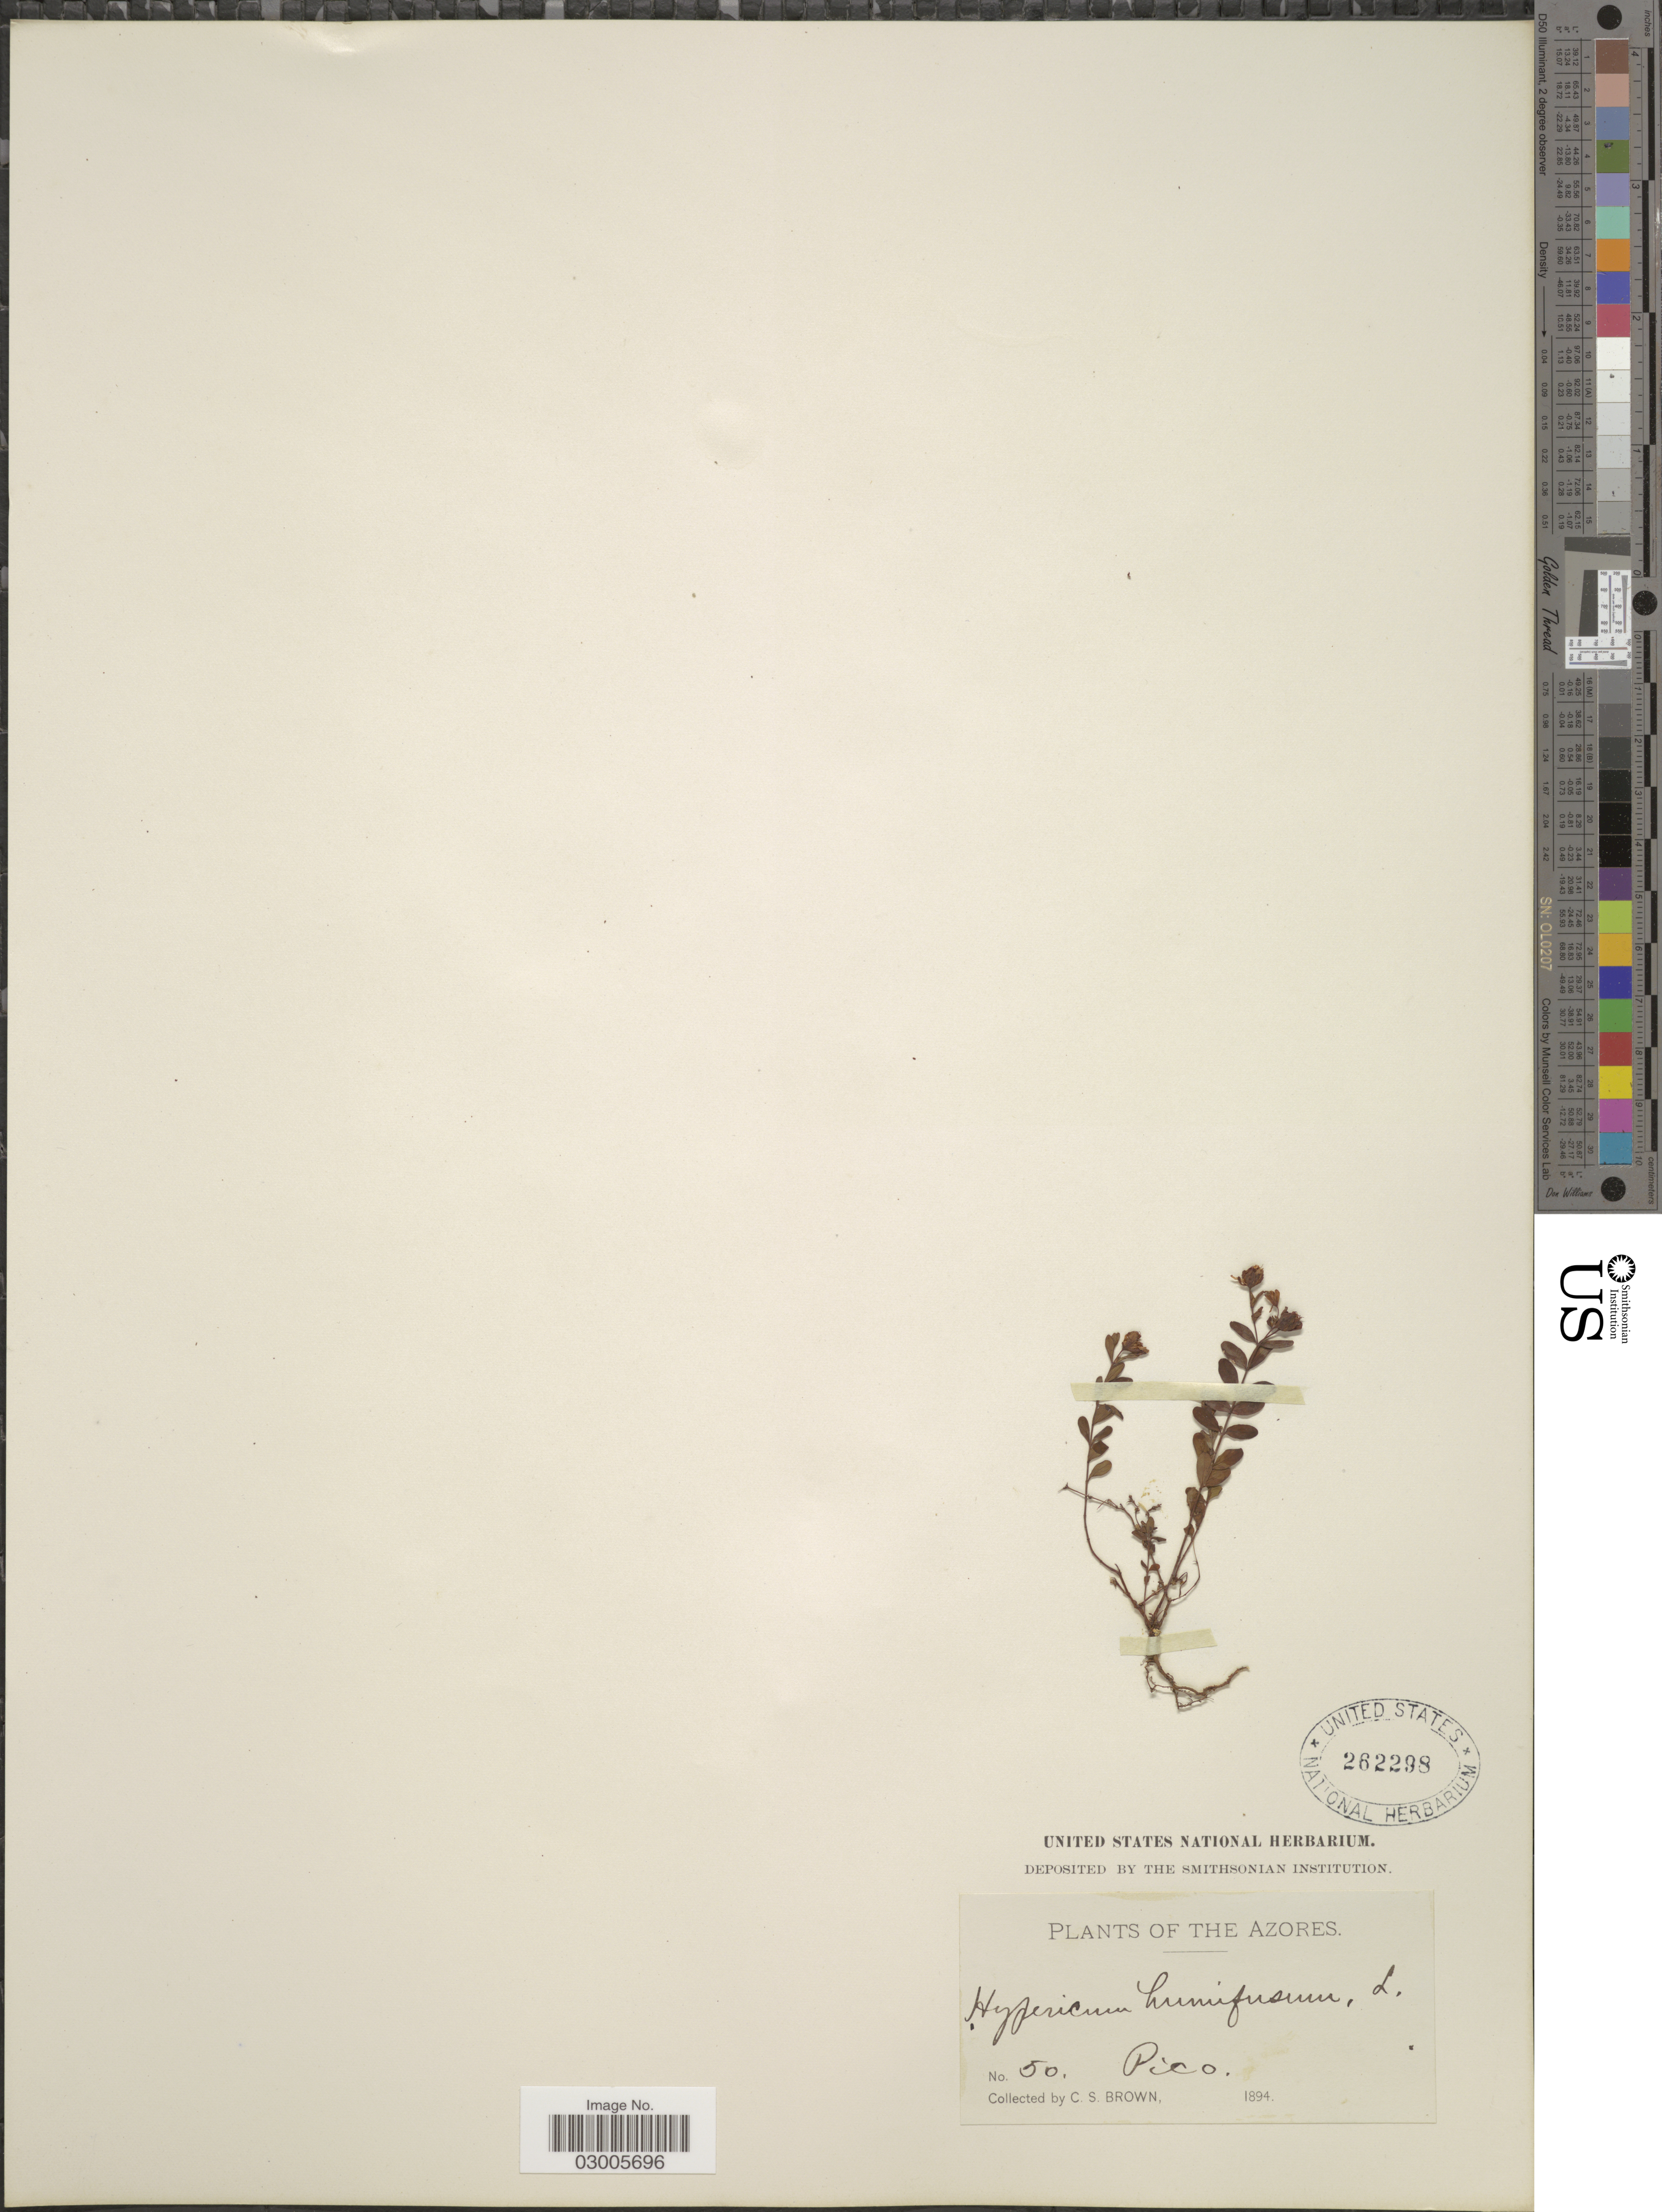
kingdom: Plantae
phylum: Tracheophyta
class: Magnoliopsida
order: Malpighiales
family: Hypericaceae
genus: Hypericum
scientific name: Hypericum humifusum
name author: L.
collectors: C. S. Brown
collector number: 50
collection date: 1894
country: Portugal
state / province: Azores (Aut. Reg.)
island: Pico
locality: Pico.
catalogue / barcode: US 262298